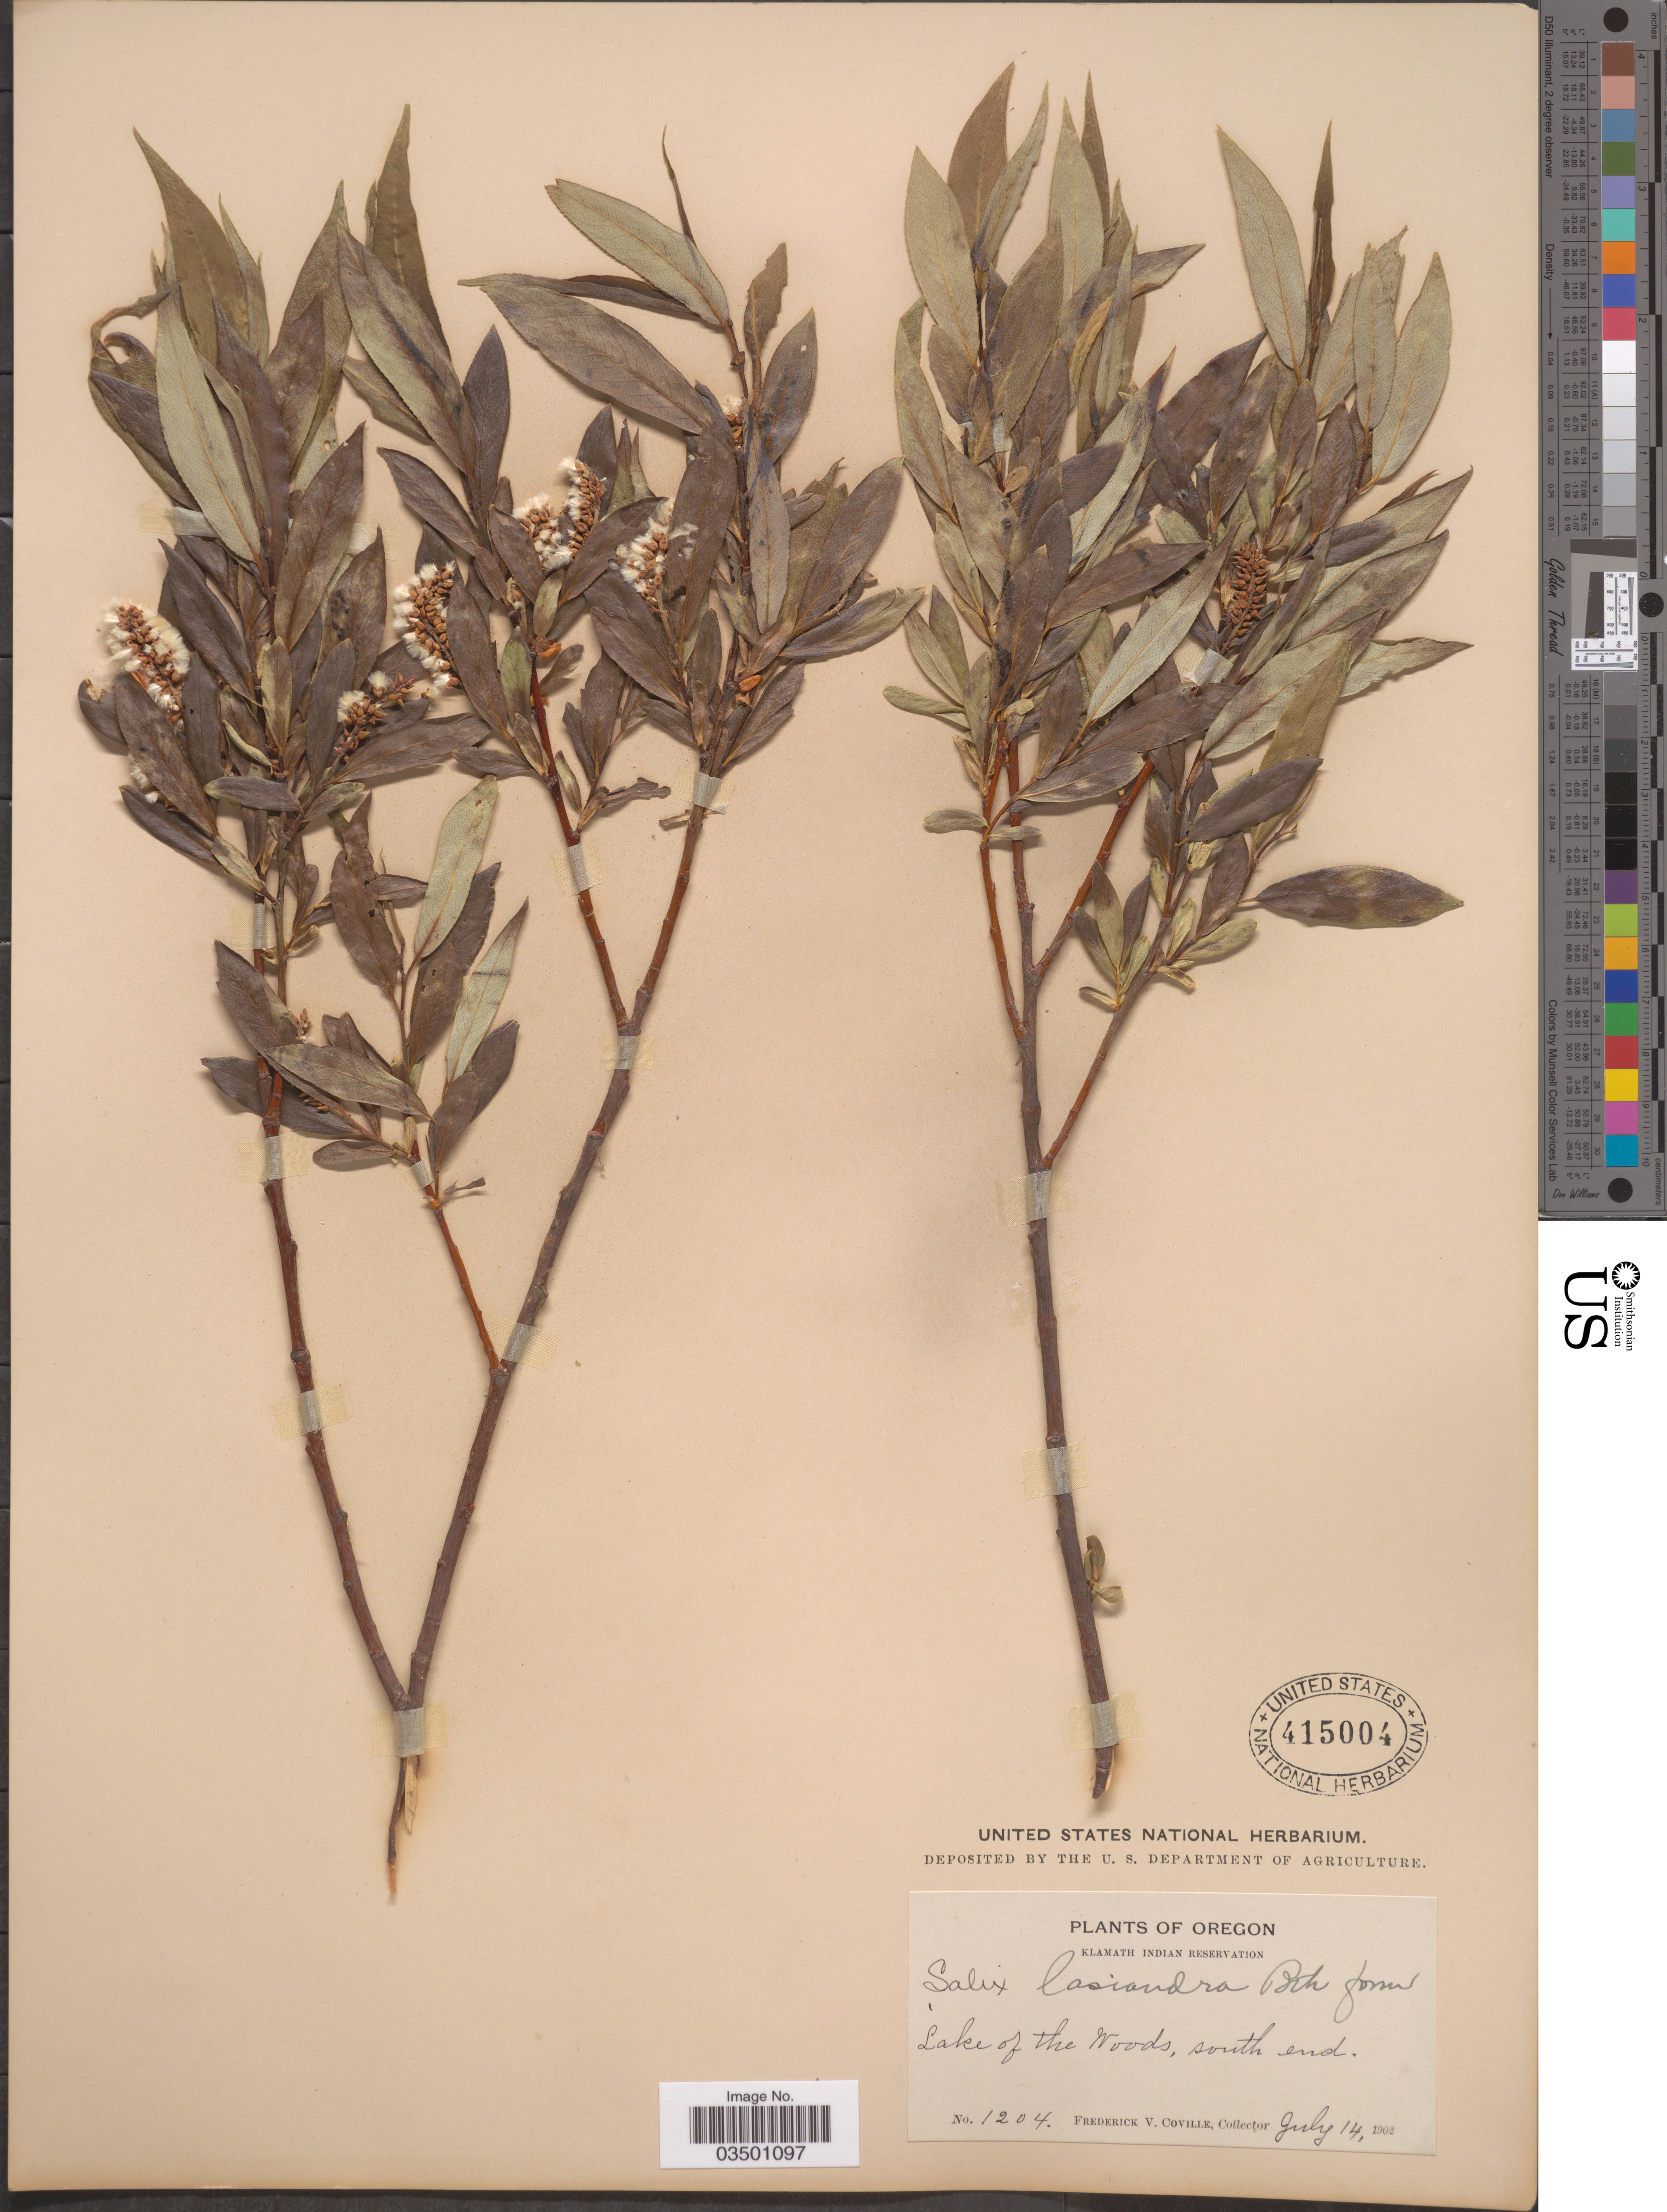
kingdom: Plantae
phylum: Tracheophyta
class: Magnoliopsida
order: Malpighiales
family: Salicaceae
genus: Salix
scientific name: Salix lasiandra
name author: Benth.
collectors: F. V. Coville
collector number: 1204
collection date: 1902-07-14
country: United States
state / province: Oregon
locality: Klamath Indian Reservation. Lake of the Woods, south end.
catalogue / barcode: US 415004